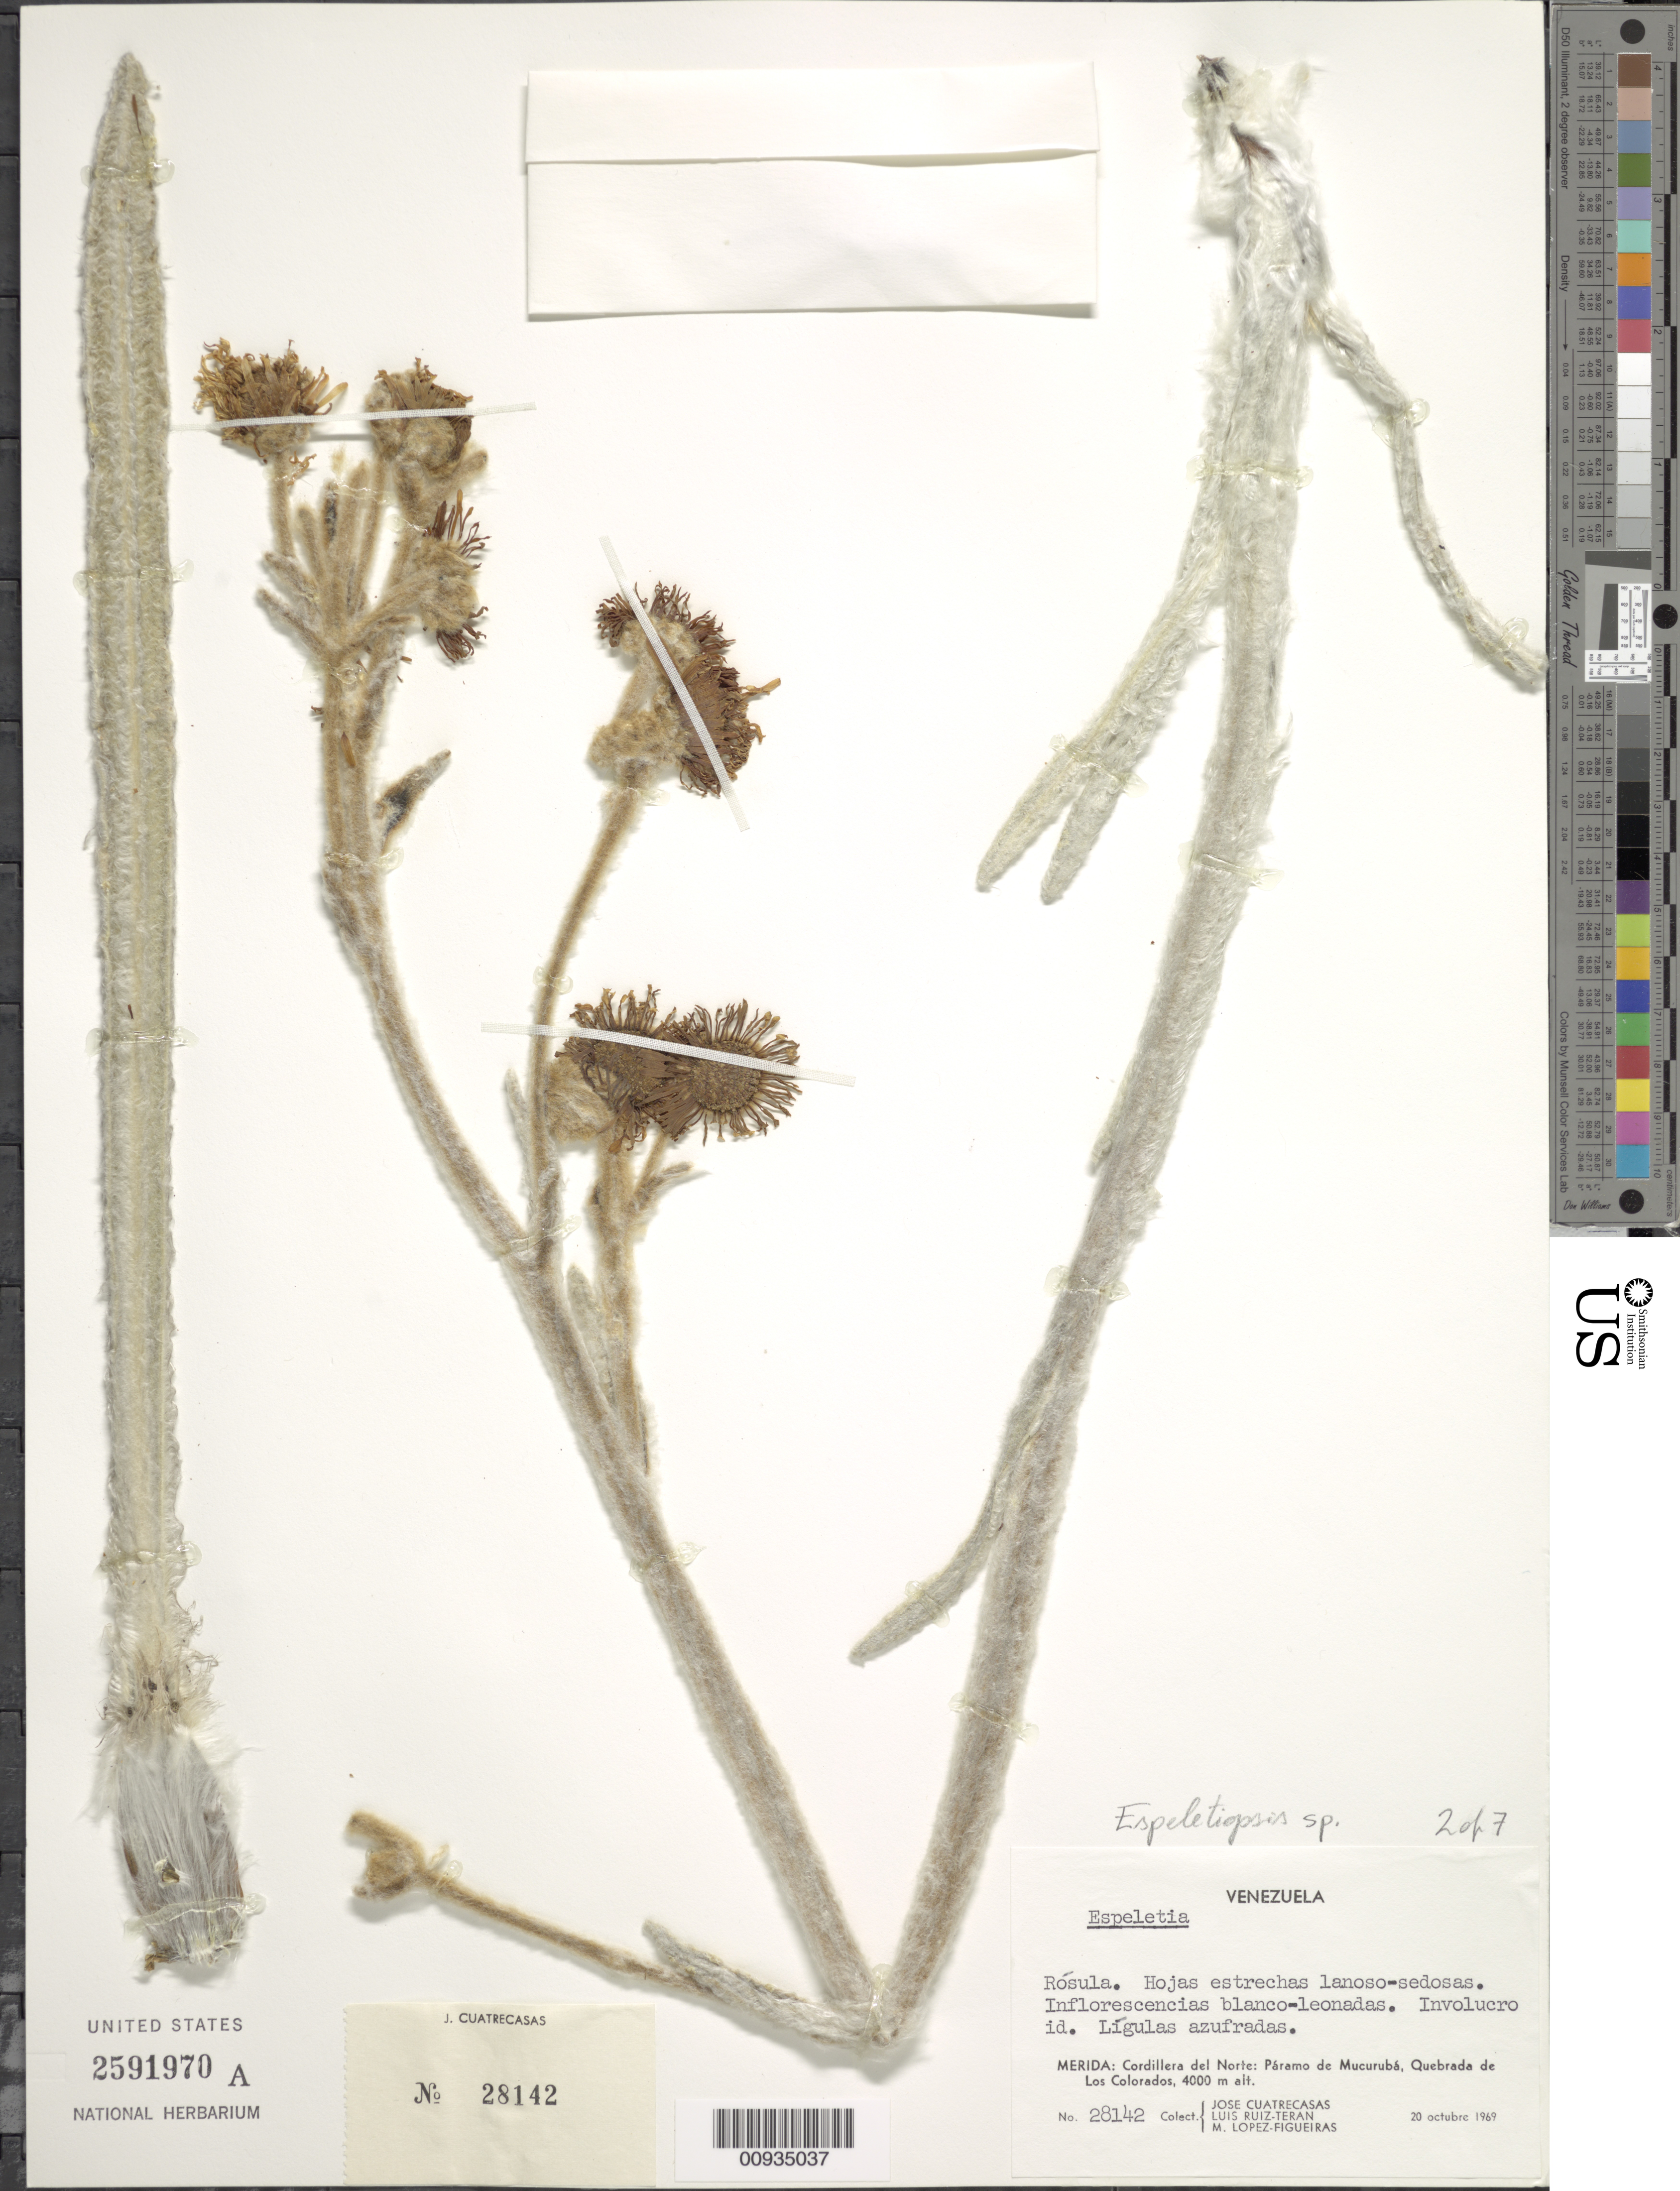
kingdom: Plantae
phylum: Tracheophyta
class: Magnoliopsida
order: Asterales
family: Asteraceae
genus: Espeletiopsis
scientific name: Espeletiopsis sp.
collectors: J. Cuatrecasas, L. Teran & M. López Figueiras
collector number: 28142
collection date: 1969-10-20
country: Venezuela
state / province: Mérida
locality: Cordillera del Norte, Paramo de Mucuruba, Quebrada deLos Colorados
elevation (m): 4000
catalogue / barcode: US 2591970A